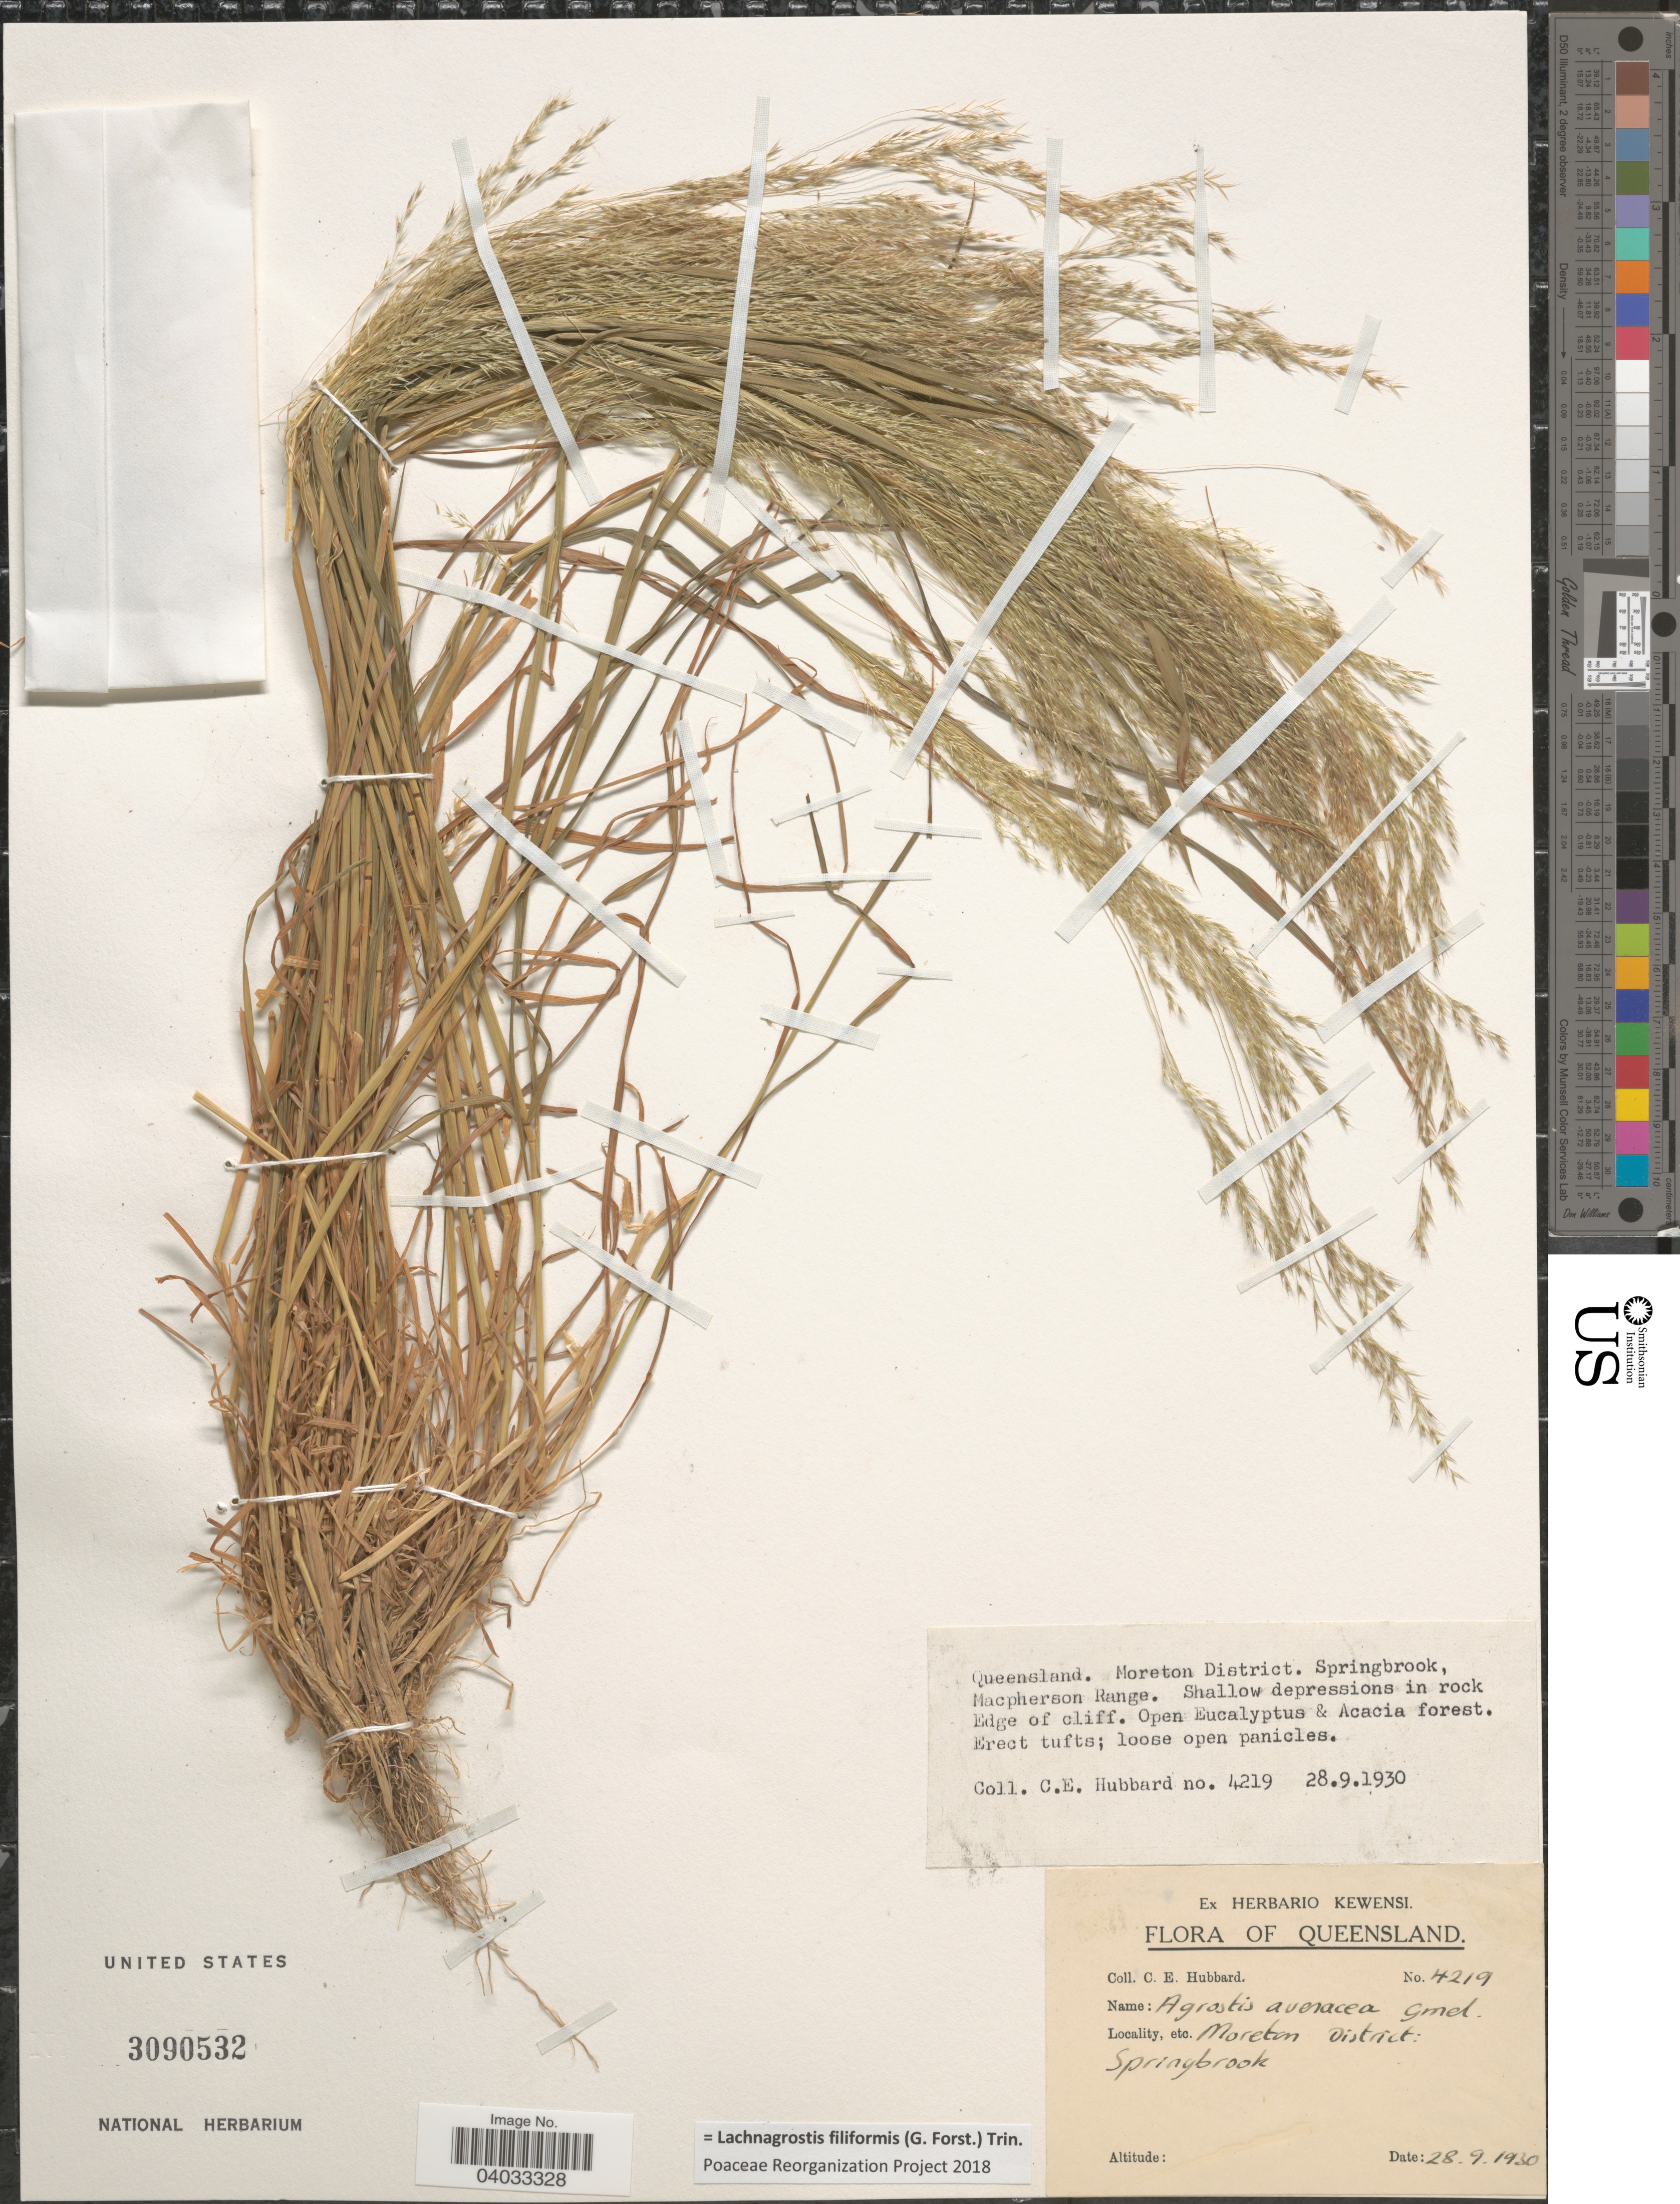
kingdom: Plantae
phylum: Tracheophyta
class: Liliopsida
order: Poales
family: Poaceae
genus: Lachnagrostis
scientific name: Lachnagrostis filiformis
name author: (J.R. Forst.) Trin.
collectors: C. E. Hubbard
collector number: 4219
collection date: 1930-09-28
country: Australia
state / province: Queensland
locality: Moreton District. Springbrook, Macpherson Range.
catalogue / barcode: US 3090532